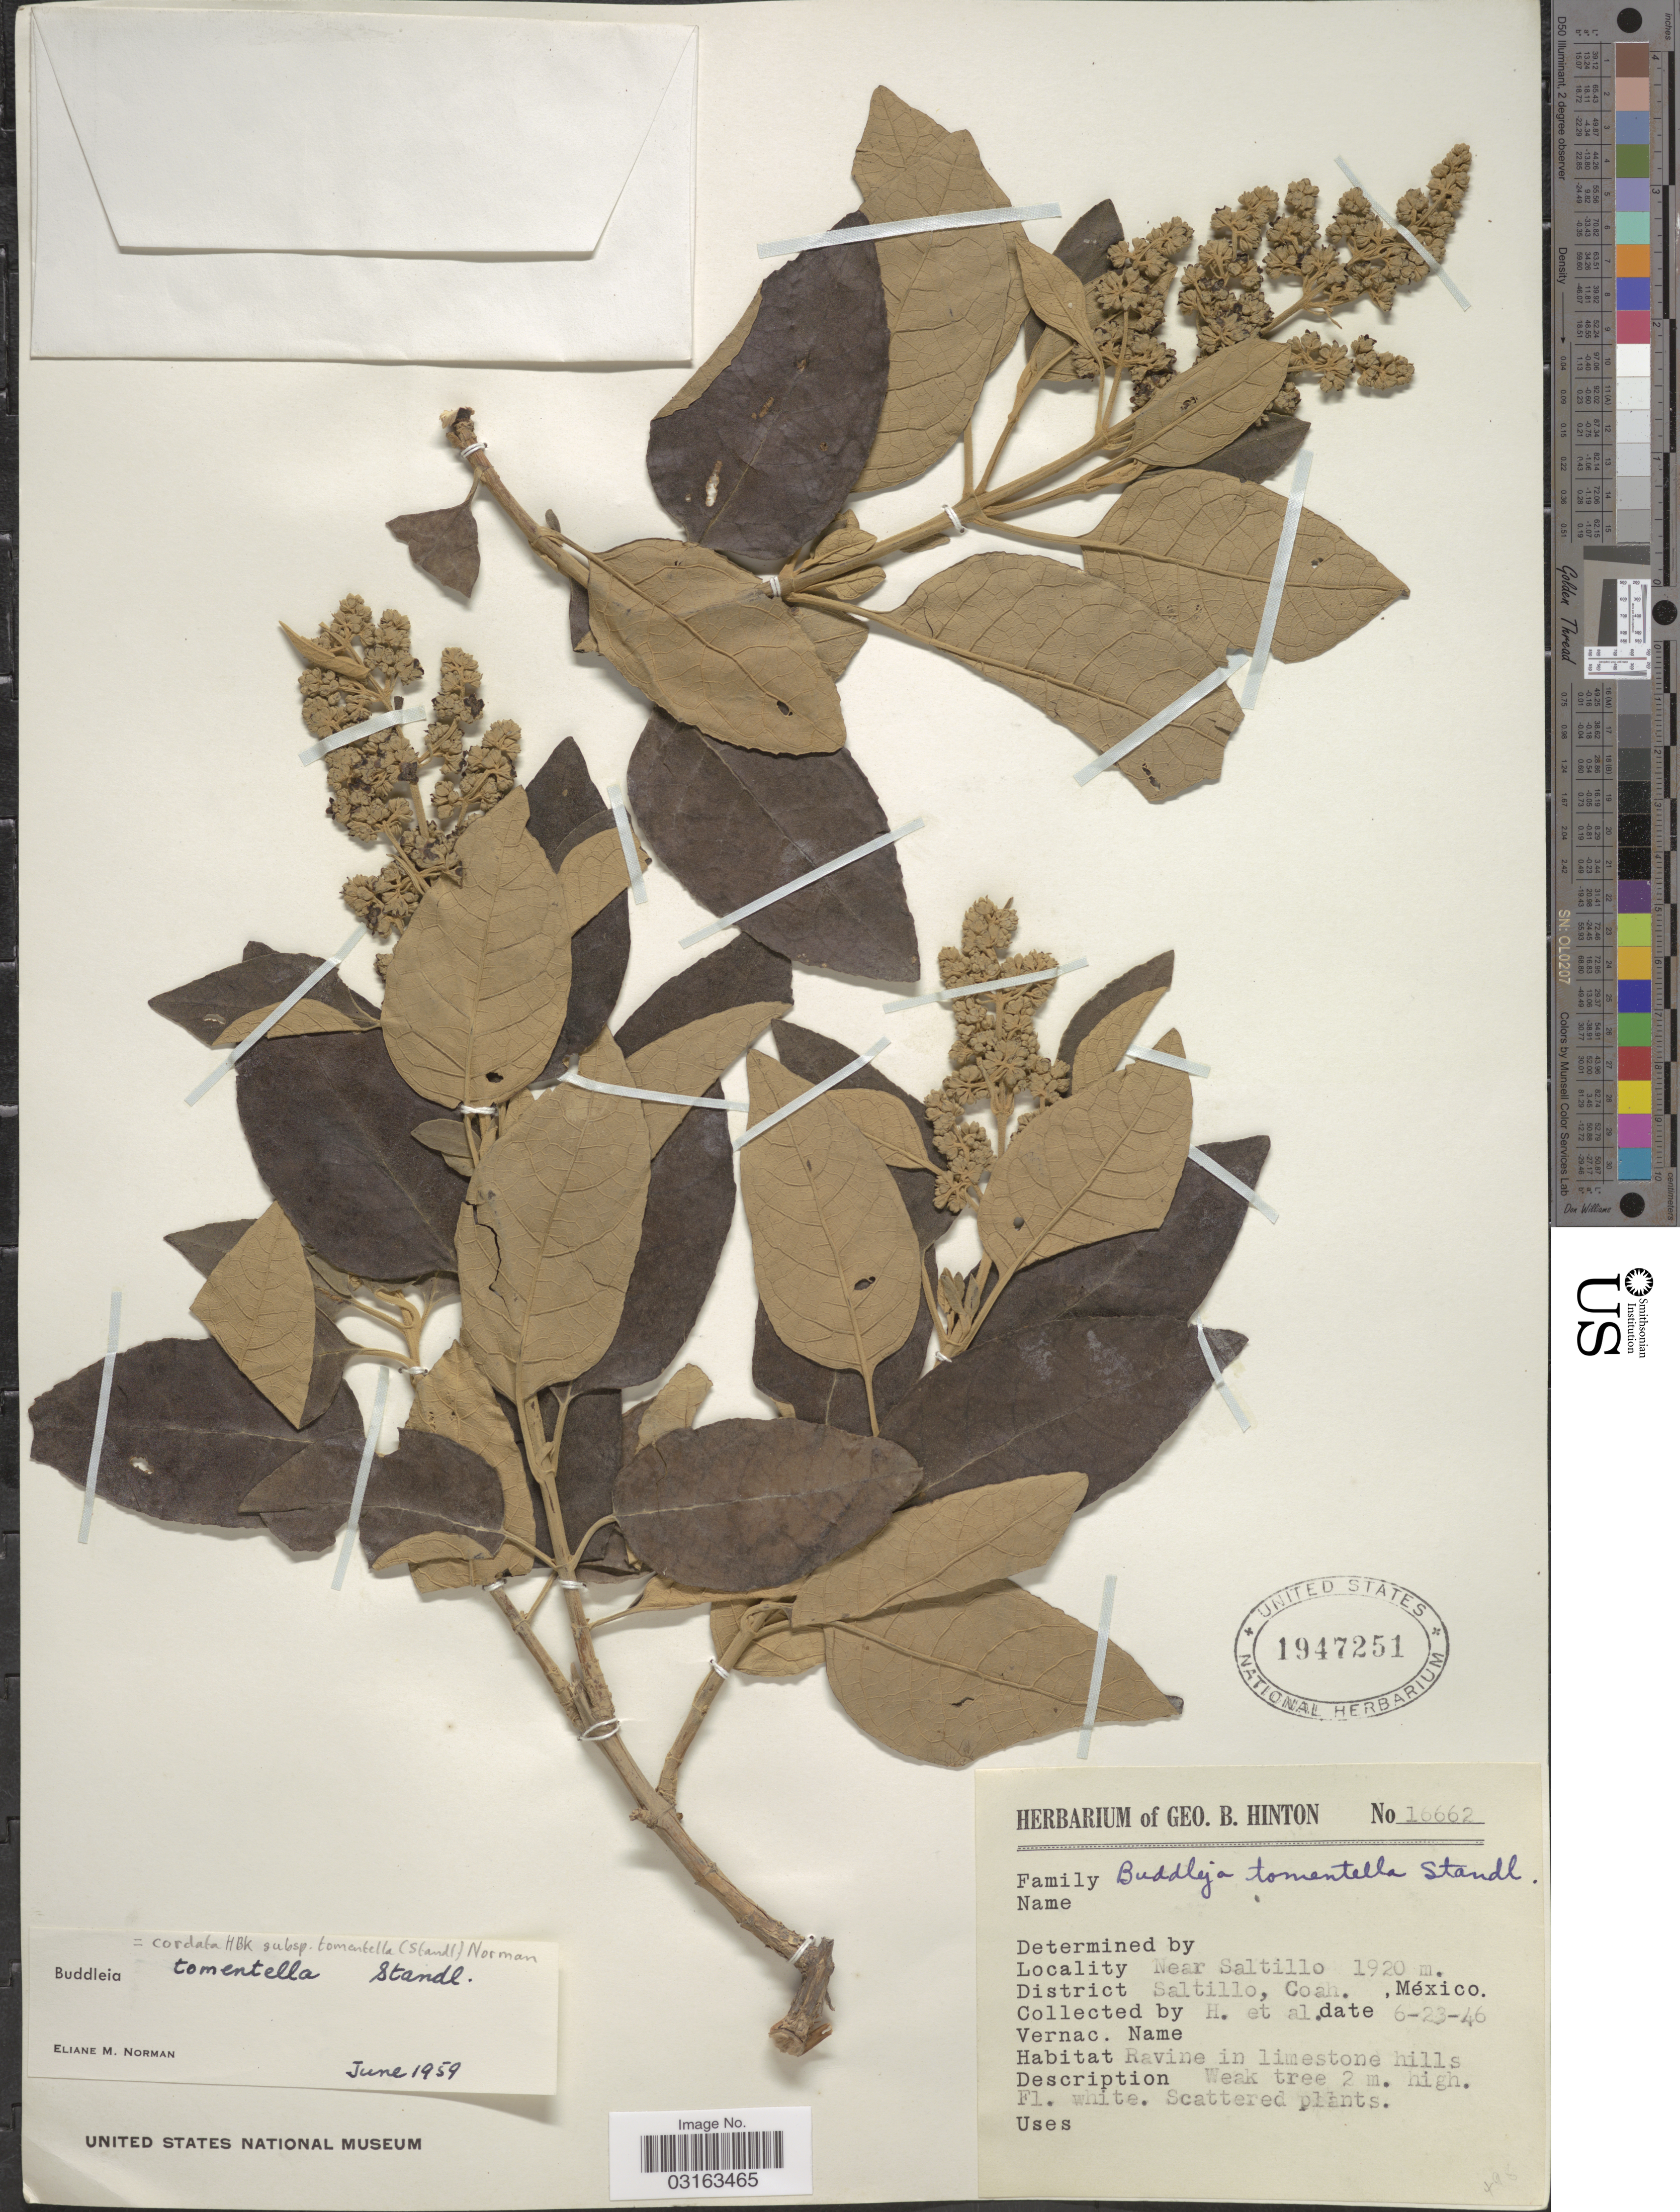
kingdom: Plantae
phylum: Tracheophyta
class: Magnoliopsida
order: Lamiales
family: Scrophulariaceae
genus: Buddleja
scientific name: Buddleja cordata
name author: Kunth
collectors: G. B. Hinton & et al.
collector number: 16662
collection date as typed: Transcribed d/m/y: 23/6/46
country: Mexico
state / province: Coahuila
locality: Near Saltillo. District Saltillo.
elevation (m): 1920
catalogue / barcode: US 1947251